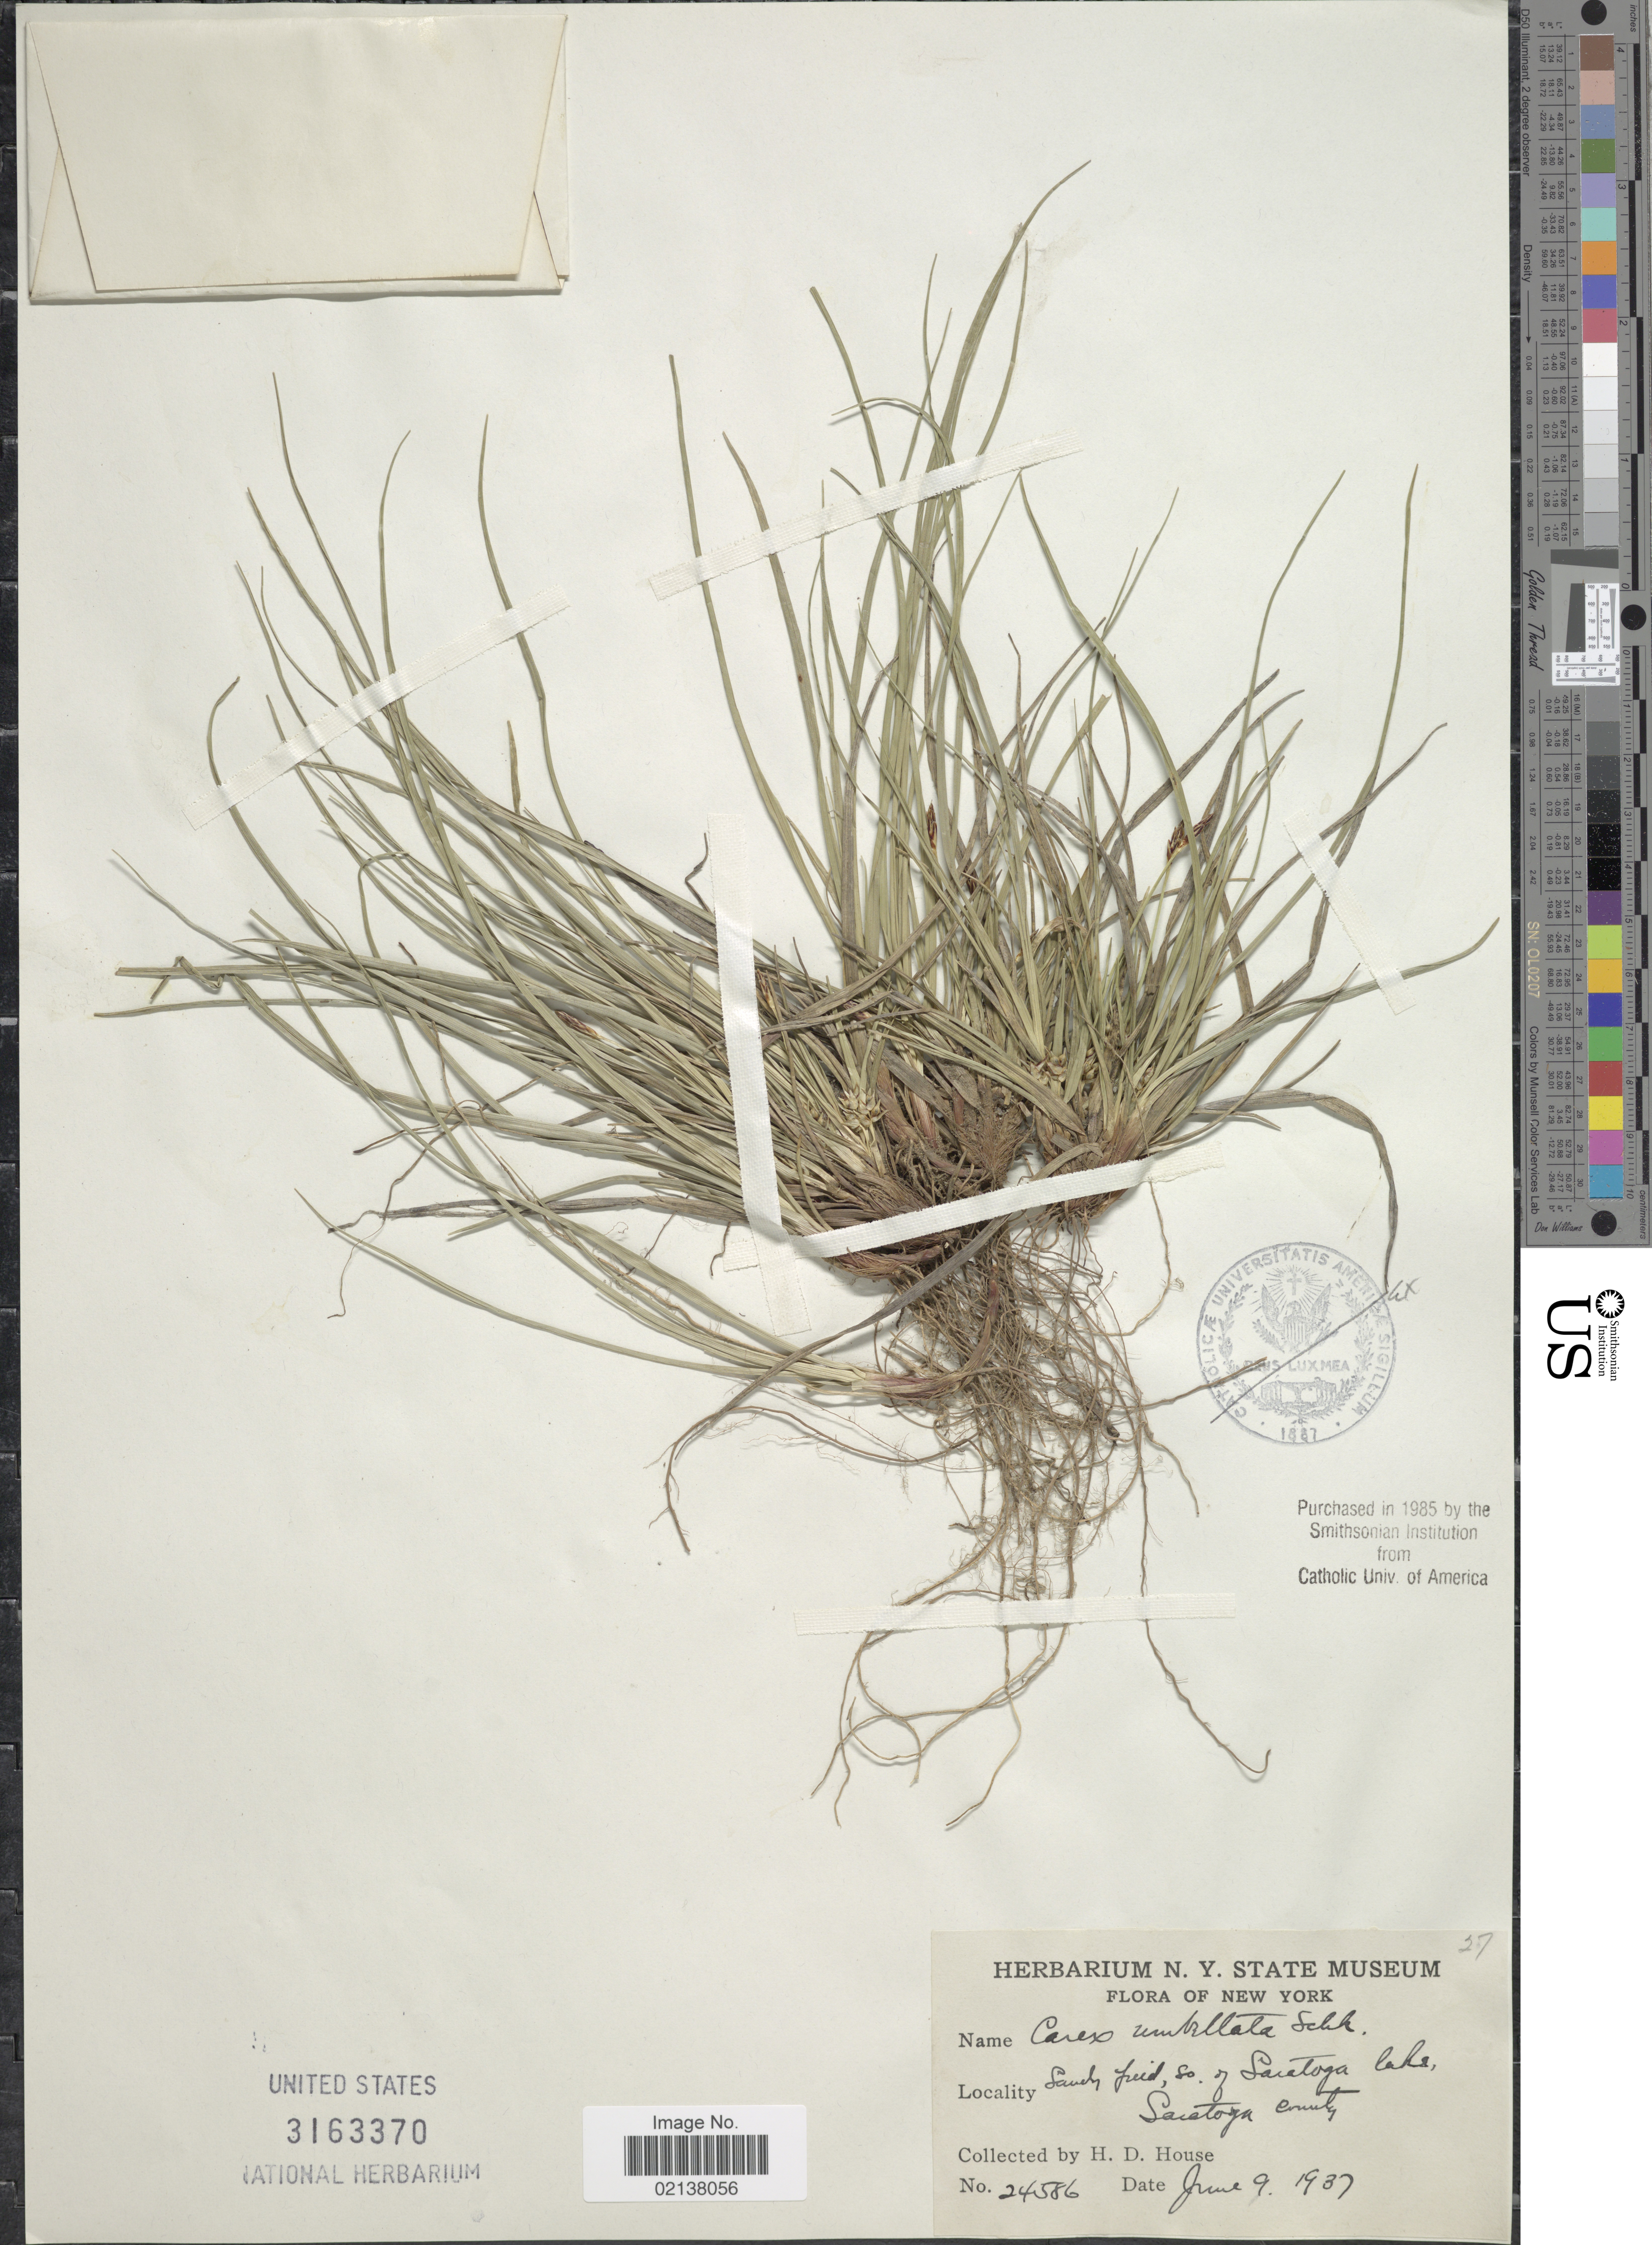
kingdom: Plantae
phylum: Tracheophyta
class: Liliopsida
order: Poales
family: Cyperaceae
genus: Carex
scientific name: Carex umbellata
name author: Schkuhr ex Willd.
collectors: H. D. House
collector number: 24586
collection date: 1937-06-09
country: United States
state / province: New York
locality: New York, Sandy field So. of Saratoga lake, Saratoga County.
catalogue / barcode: US 3163370